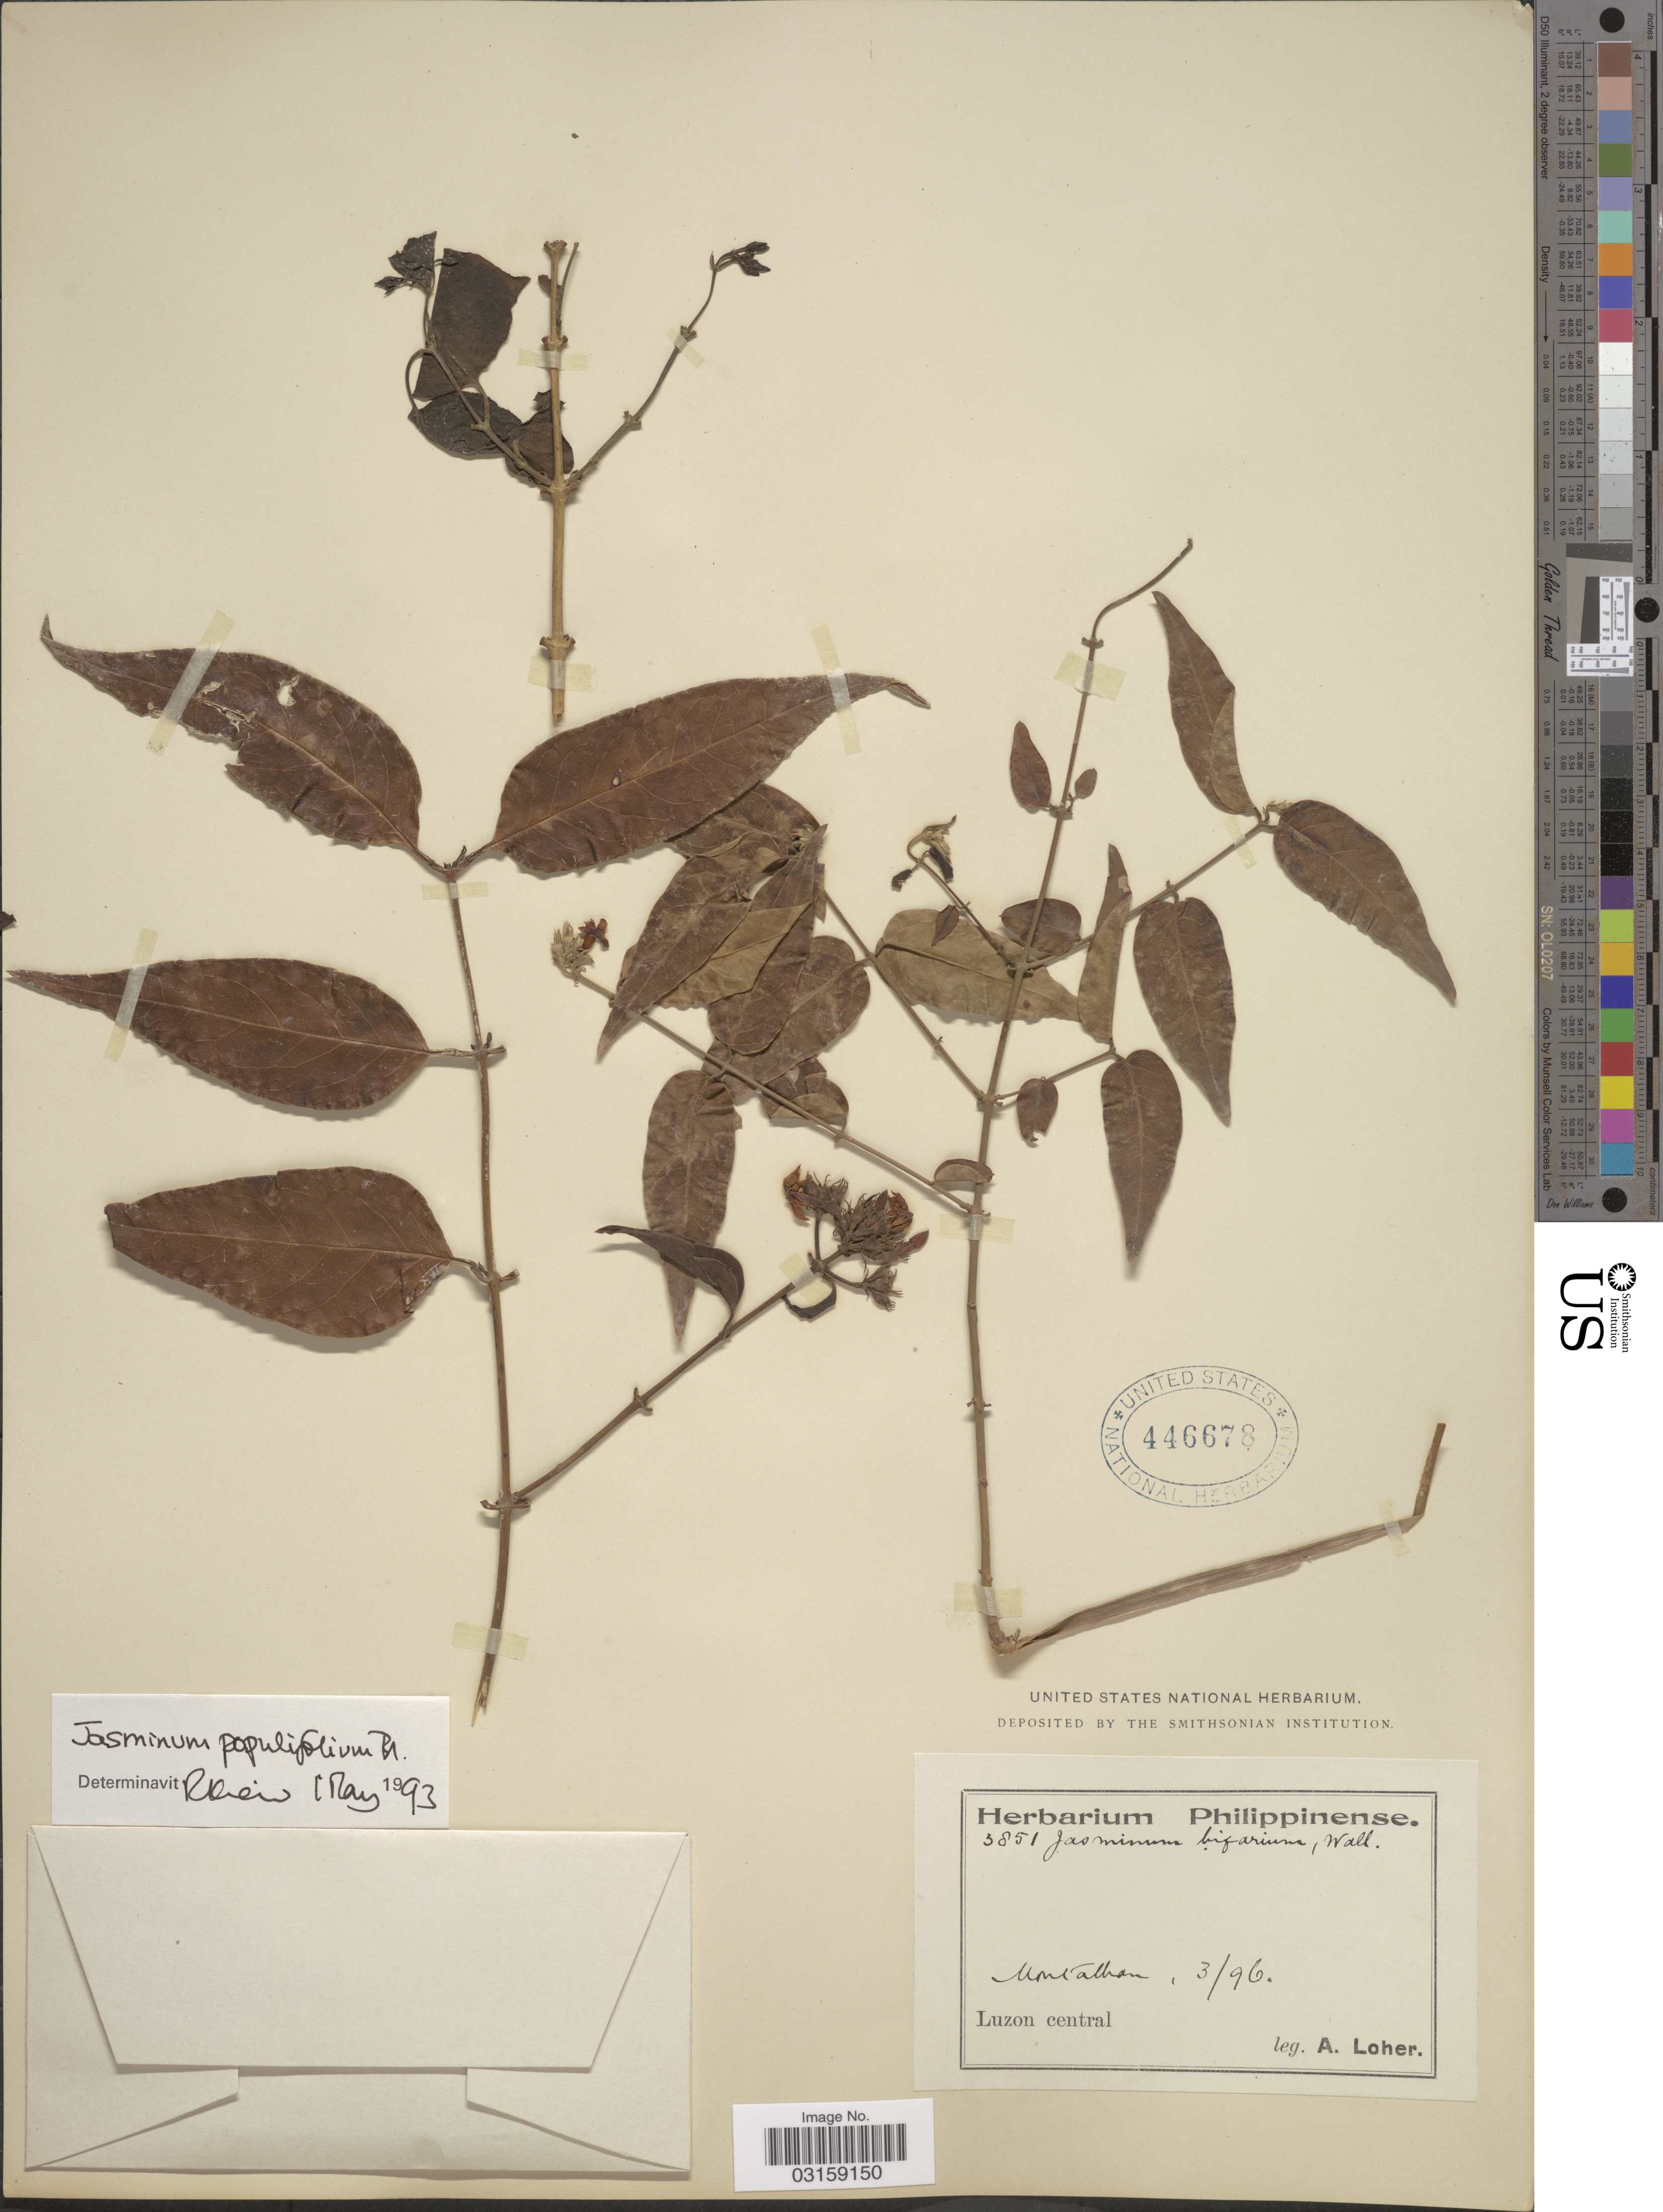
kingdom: Plantae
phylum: Tracheophyta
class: Magnoliopsida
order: Lamiales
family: Oleaceae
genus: Jasminum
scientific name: Jasminum populifolium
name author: Blume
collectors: A. Loher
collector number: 3851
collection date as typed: Transcribed d/m/y: /3/96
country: Philippines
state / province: Central Luzon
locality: Montalban. Luzon central.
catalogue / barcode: US 446678